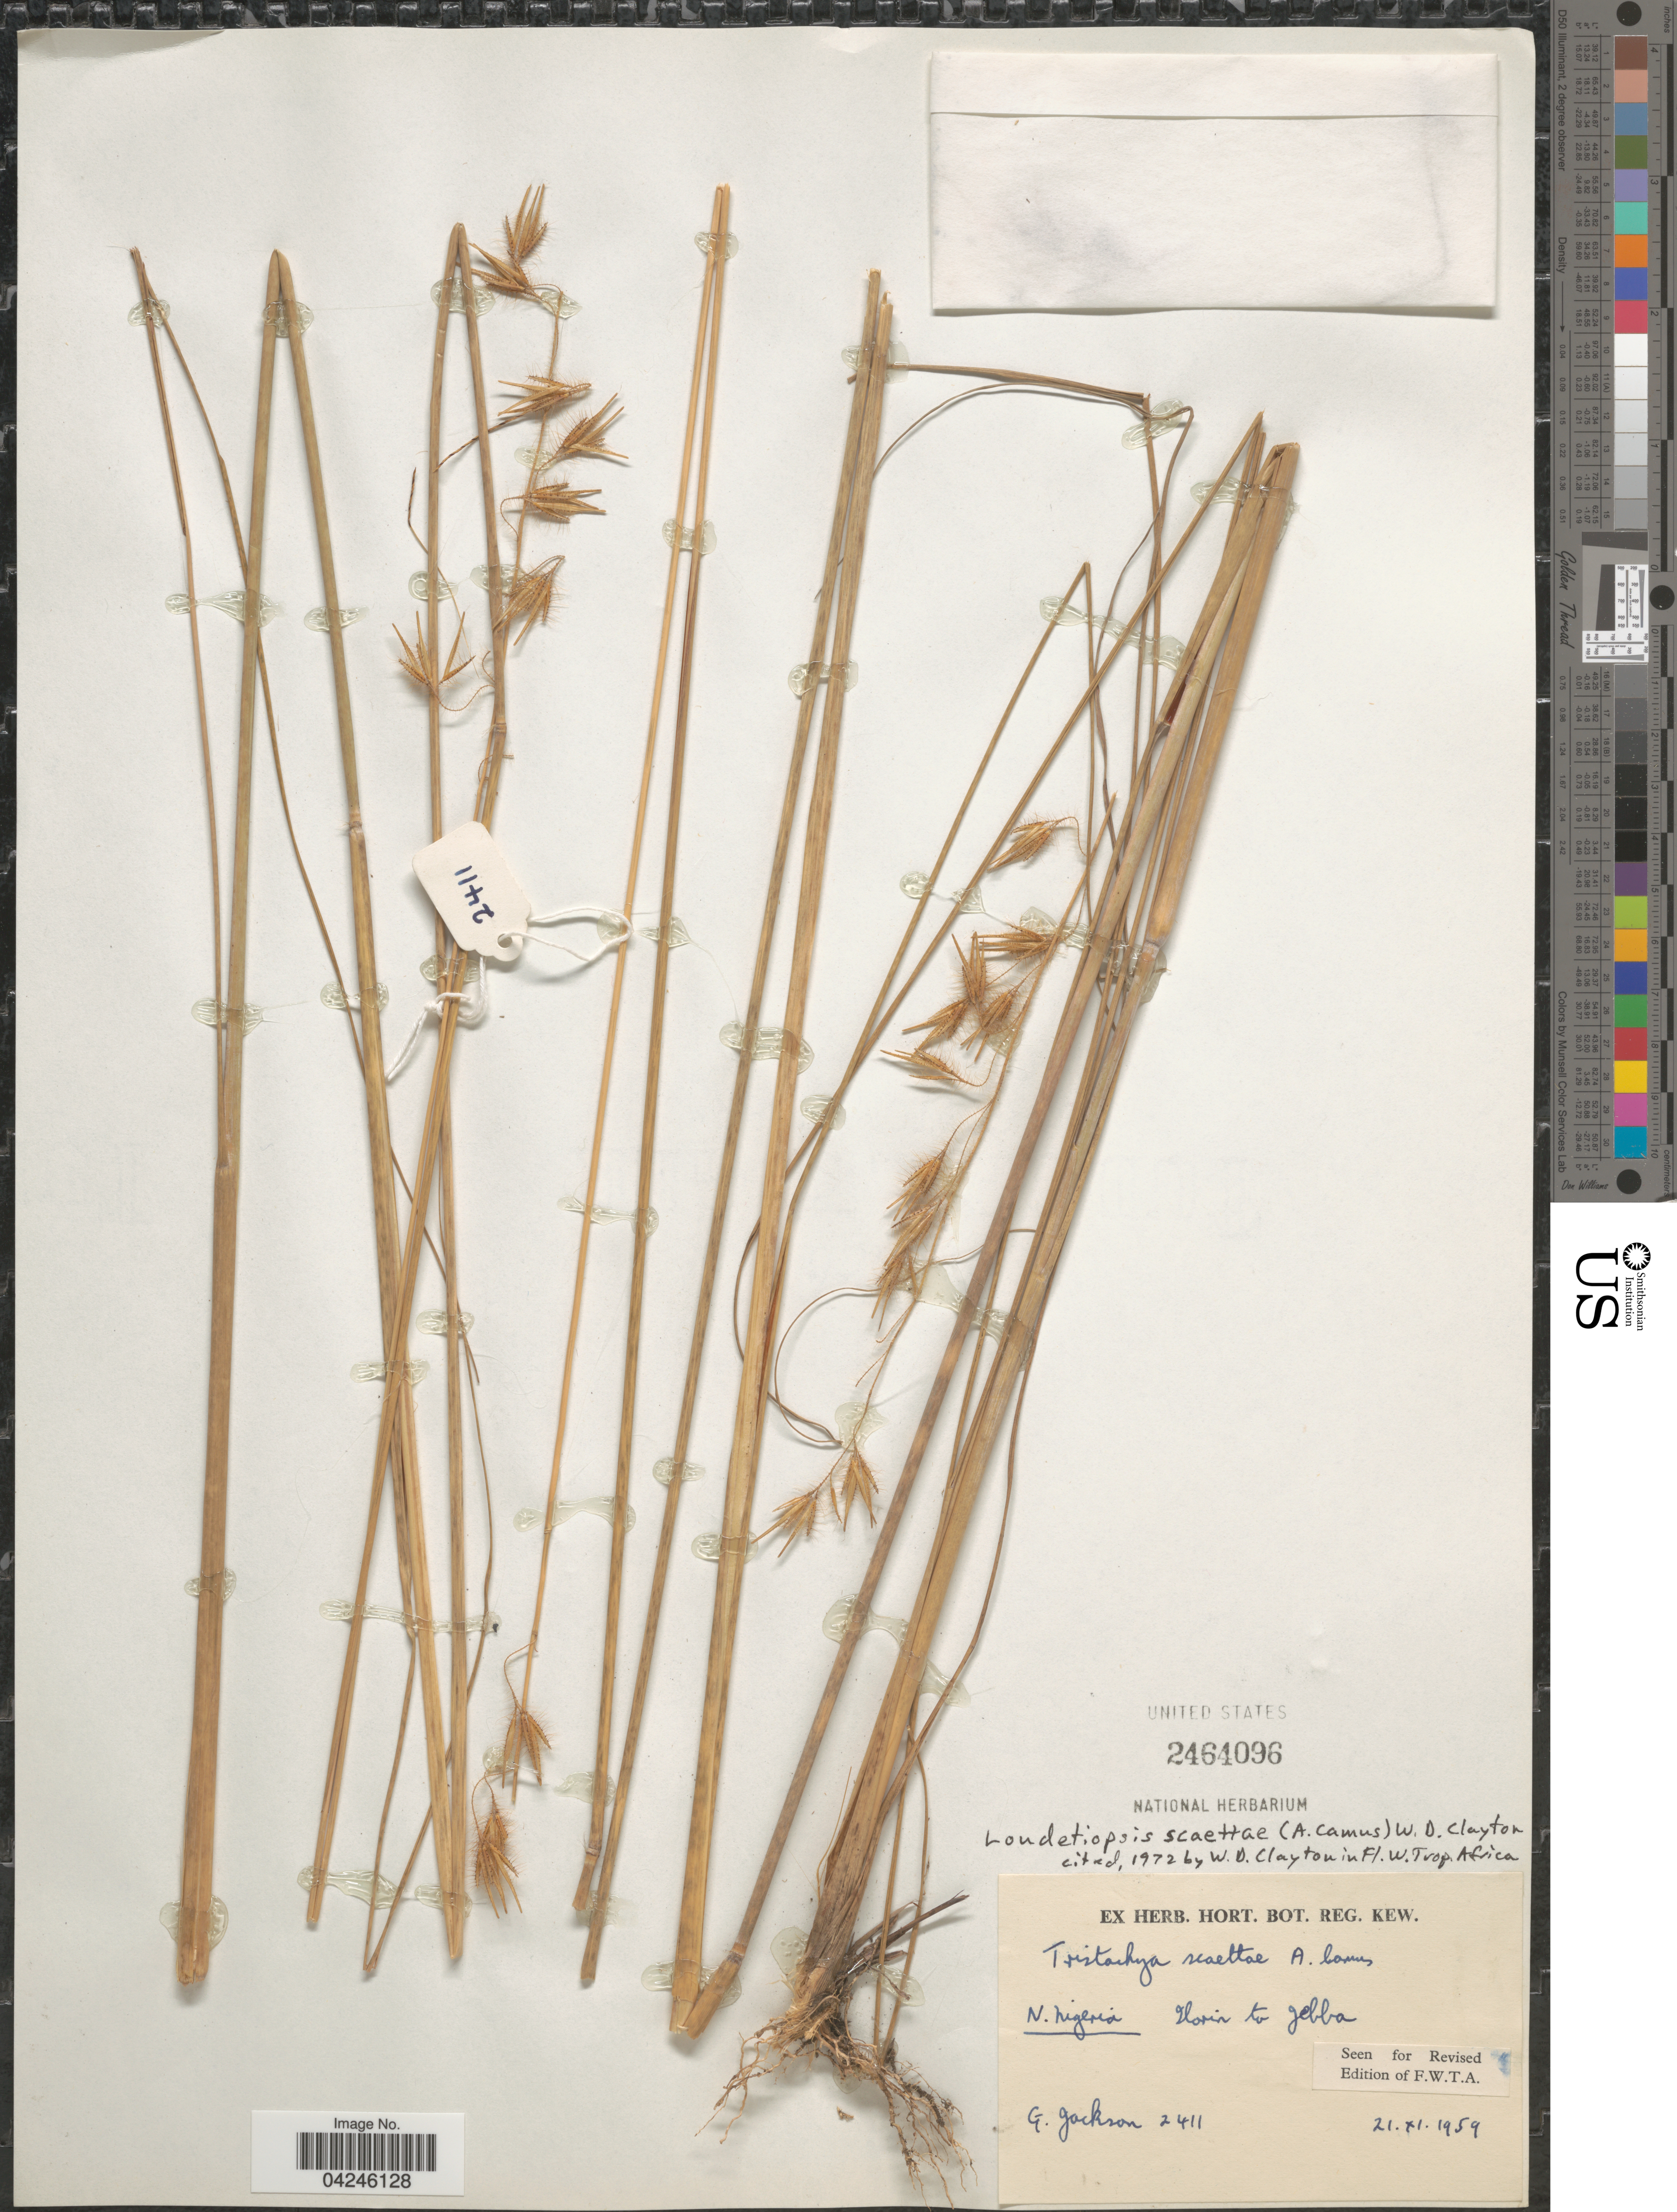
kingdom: Plantae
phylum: Tracheophyta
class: Liliopsida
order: Poales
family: Poaceae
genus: Loudetiopsis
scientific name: Loudetiopsis scaettae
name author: (A. Camus) Clayton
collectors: G. Jackson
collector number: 2411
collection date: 1959-11-21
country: Nigeria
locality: N. Nigeria. Jebba.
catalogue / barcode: US 2464096